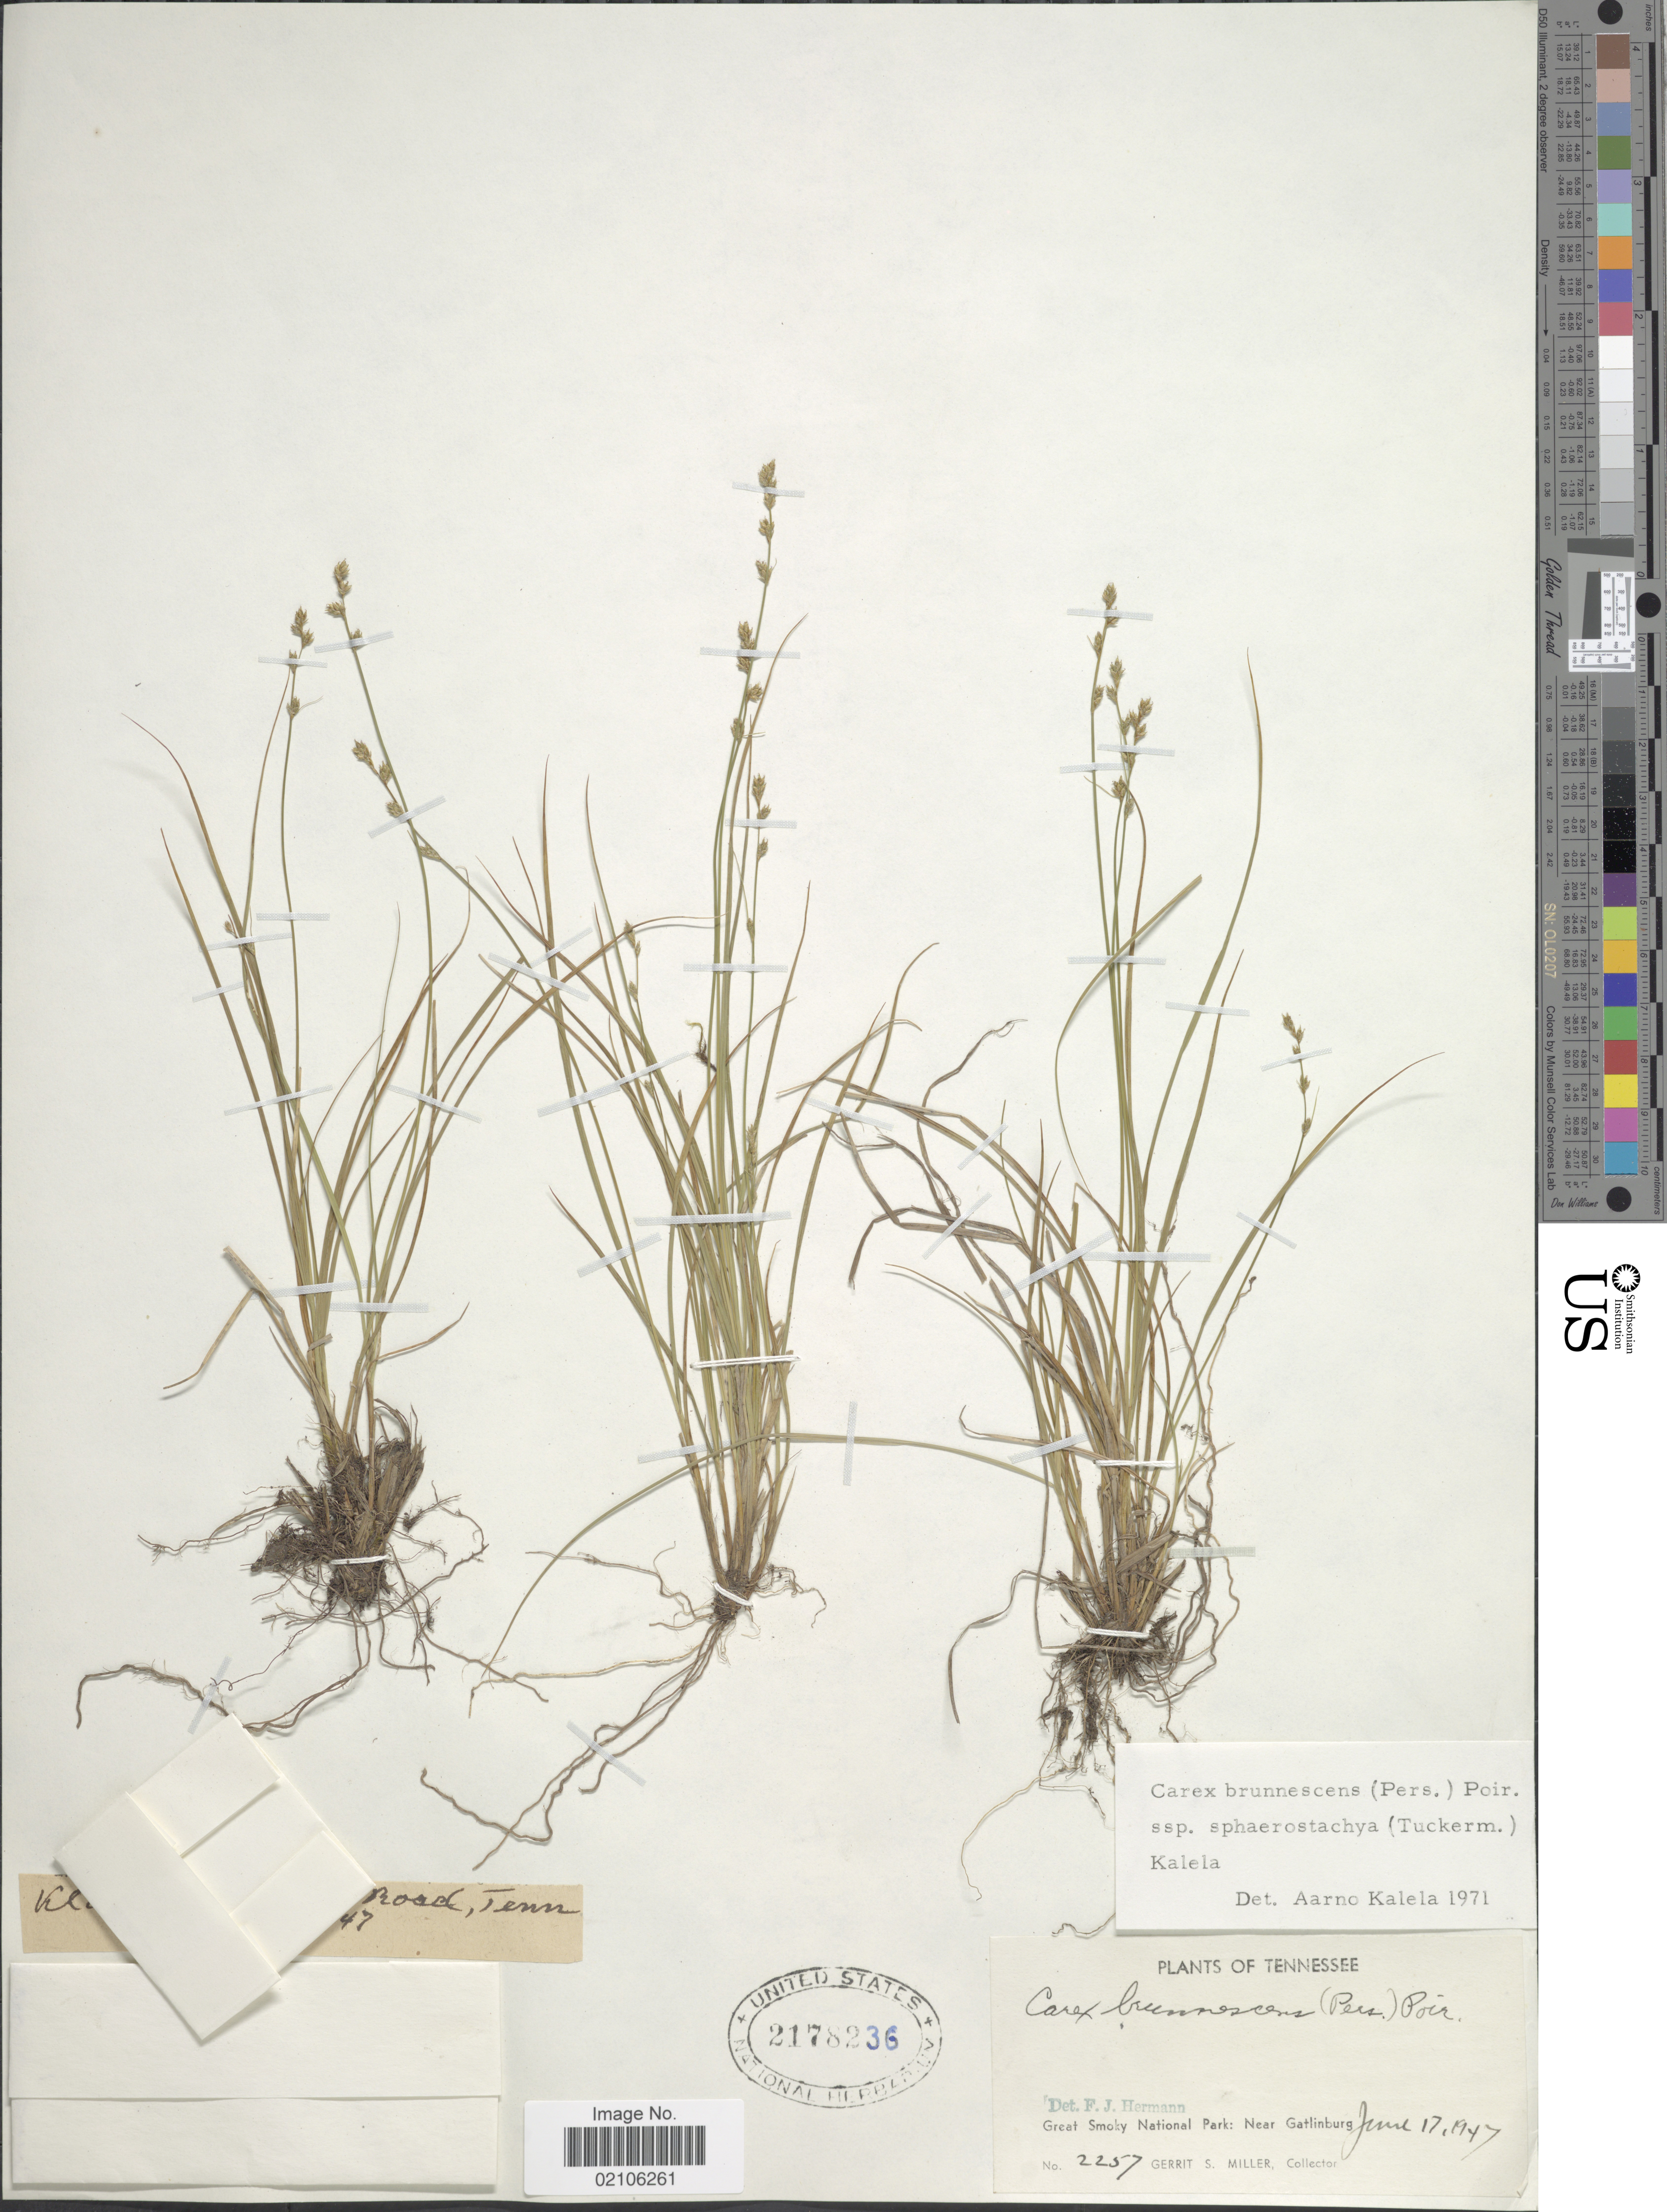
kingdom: Plantae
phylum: Tracheophyta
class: Liliopsida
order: Poales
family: Cyperaceae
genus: Carex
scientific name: Carex brunnescens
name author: (Pers.) Poir.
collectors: G. S. Miller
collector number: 2257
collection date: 1947-06-17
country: United States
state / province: Tennessee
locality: Great Smokey National Park: near Gatlinburg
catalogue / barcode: US 2178236